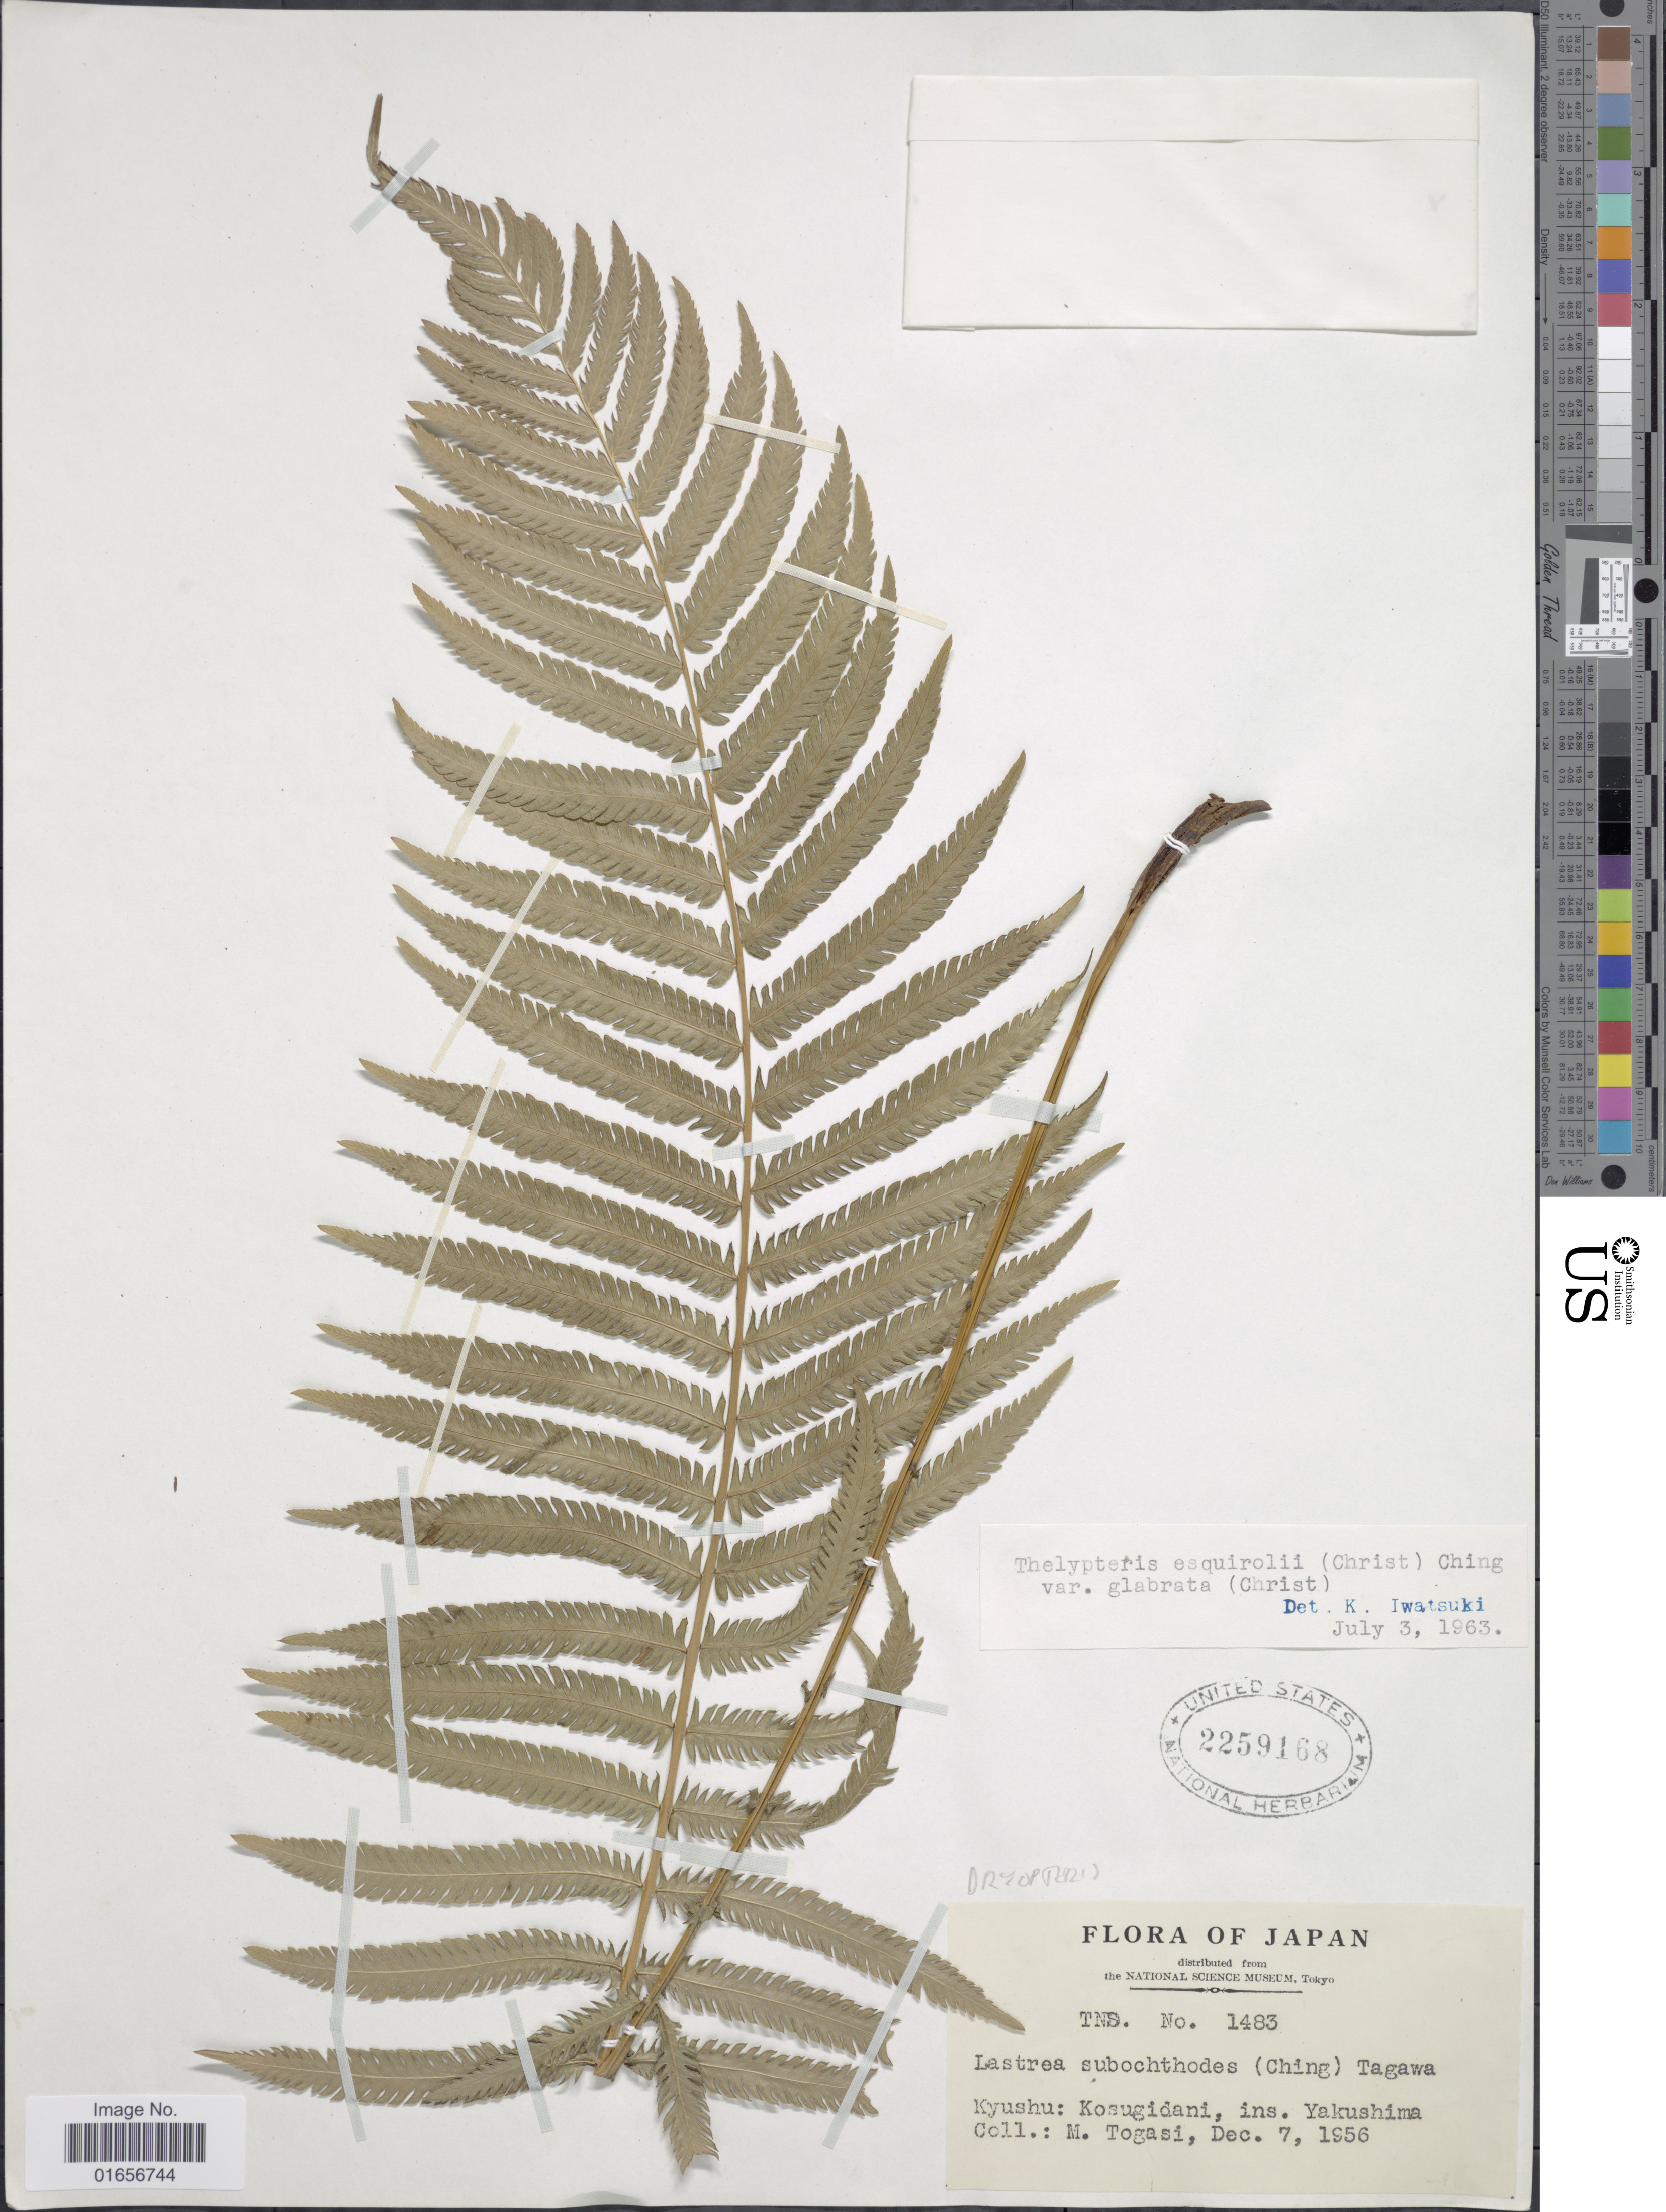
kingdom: Plantae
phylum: Tracheophyta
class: Polypodiopsida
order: Polypodiales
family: Thelypteridaceae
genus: Pseudocyclosorus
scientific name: Pseudocyclosorus esquirolii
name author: (Christ) Ching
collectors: M. Togasi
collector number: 1483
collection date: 1956-12-07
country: Japan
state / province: Kagosima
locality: Kosugidani, ins. Yakushima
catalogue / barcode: US 2259168